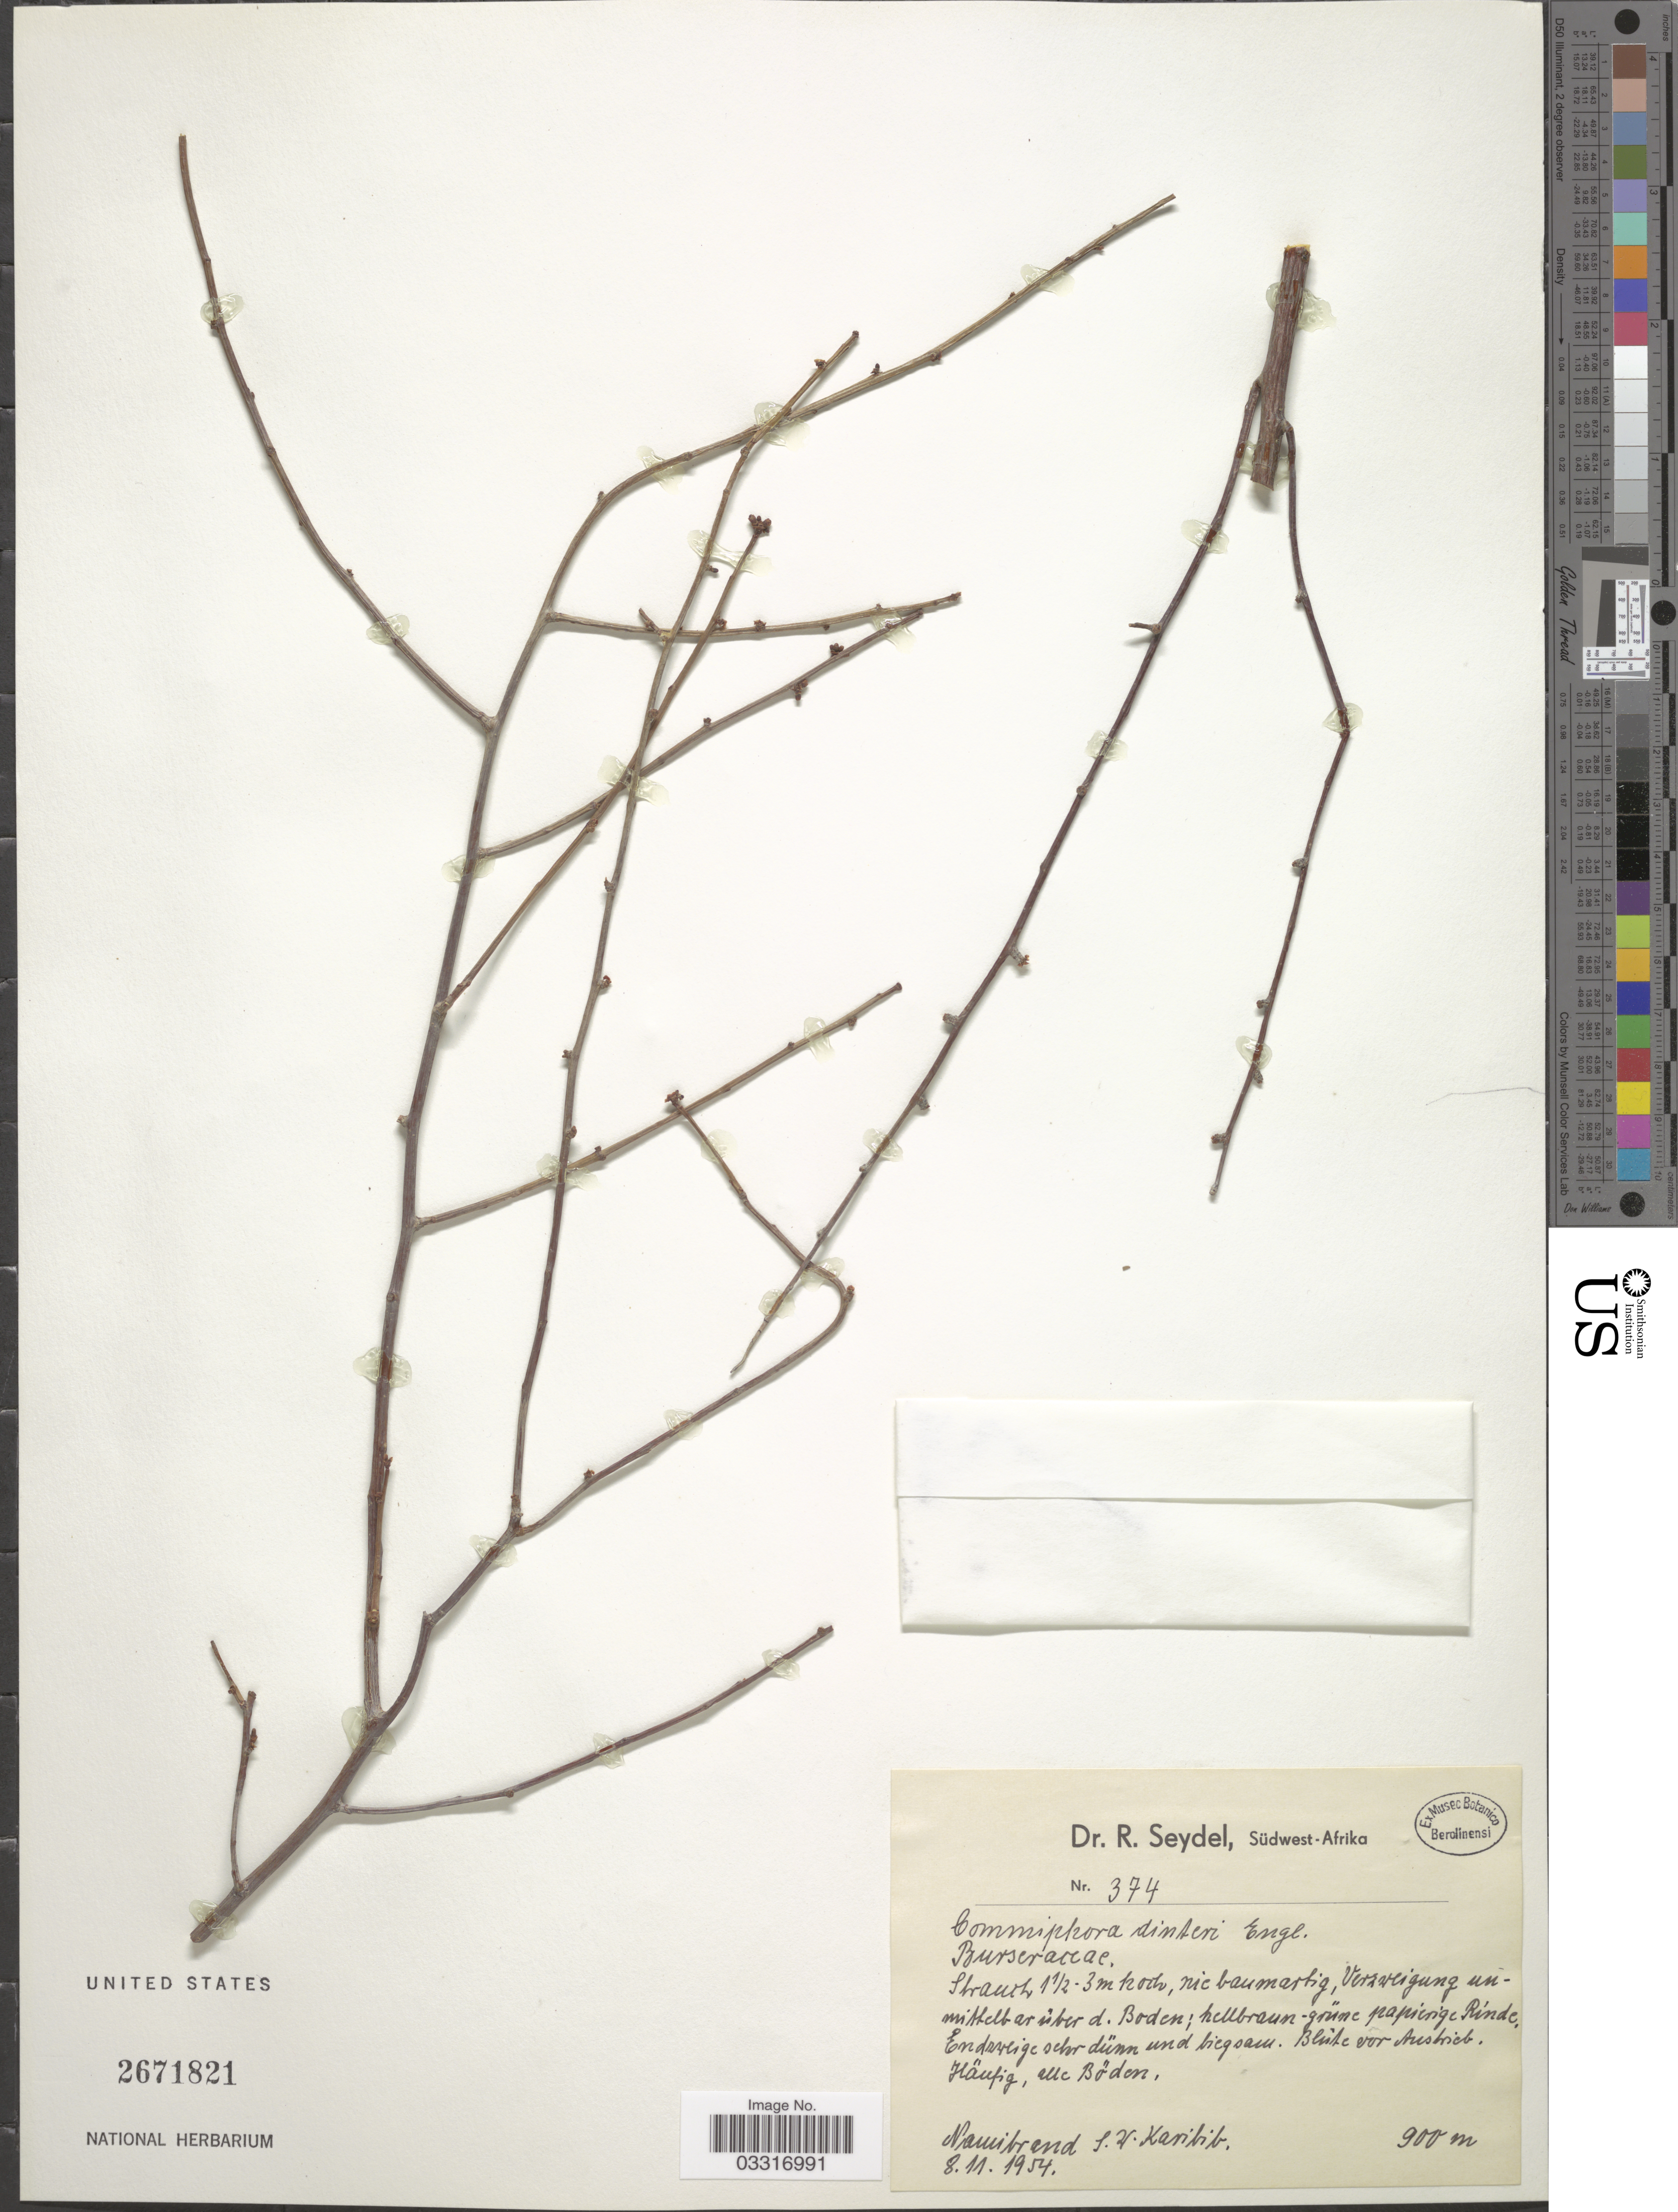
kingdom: Plantae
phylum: Tracheophyta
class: Magnoliopsida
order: Sapindales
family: Burseraceae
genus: Commiphora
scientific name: Commiphora dinteri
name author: Engl.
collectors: R. Seydel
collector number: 374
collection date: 1954-11-08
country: Namibia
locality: Südwest-Afrika. Namibrand S.W. Karibib.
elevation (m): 900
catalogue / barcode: US 2671821